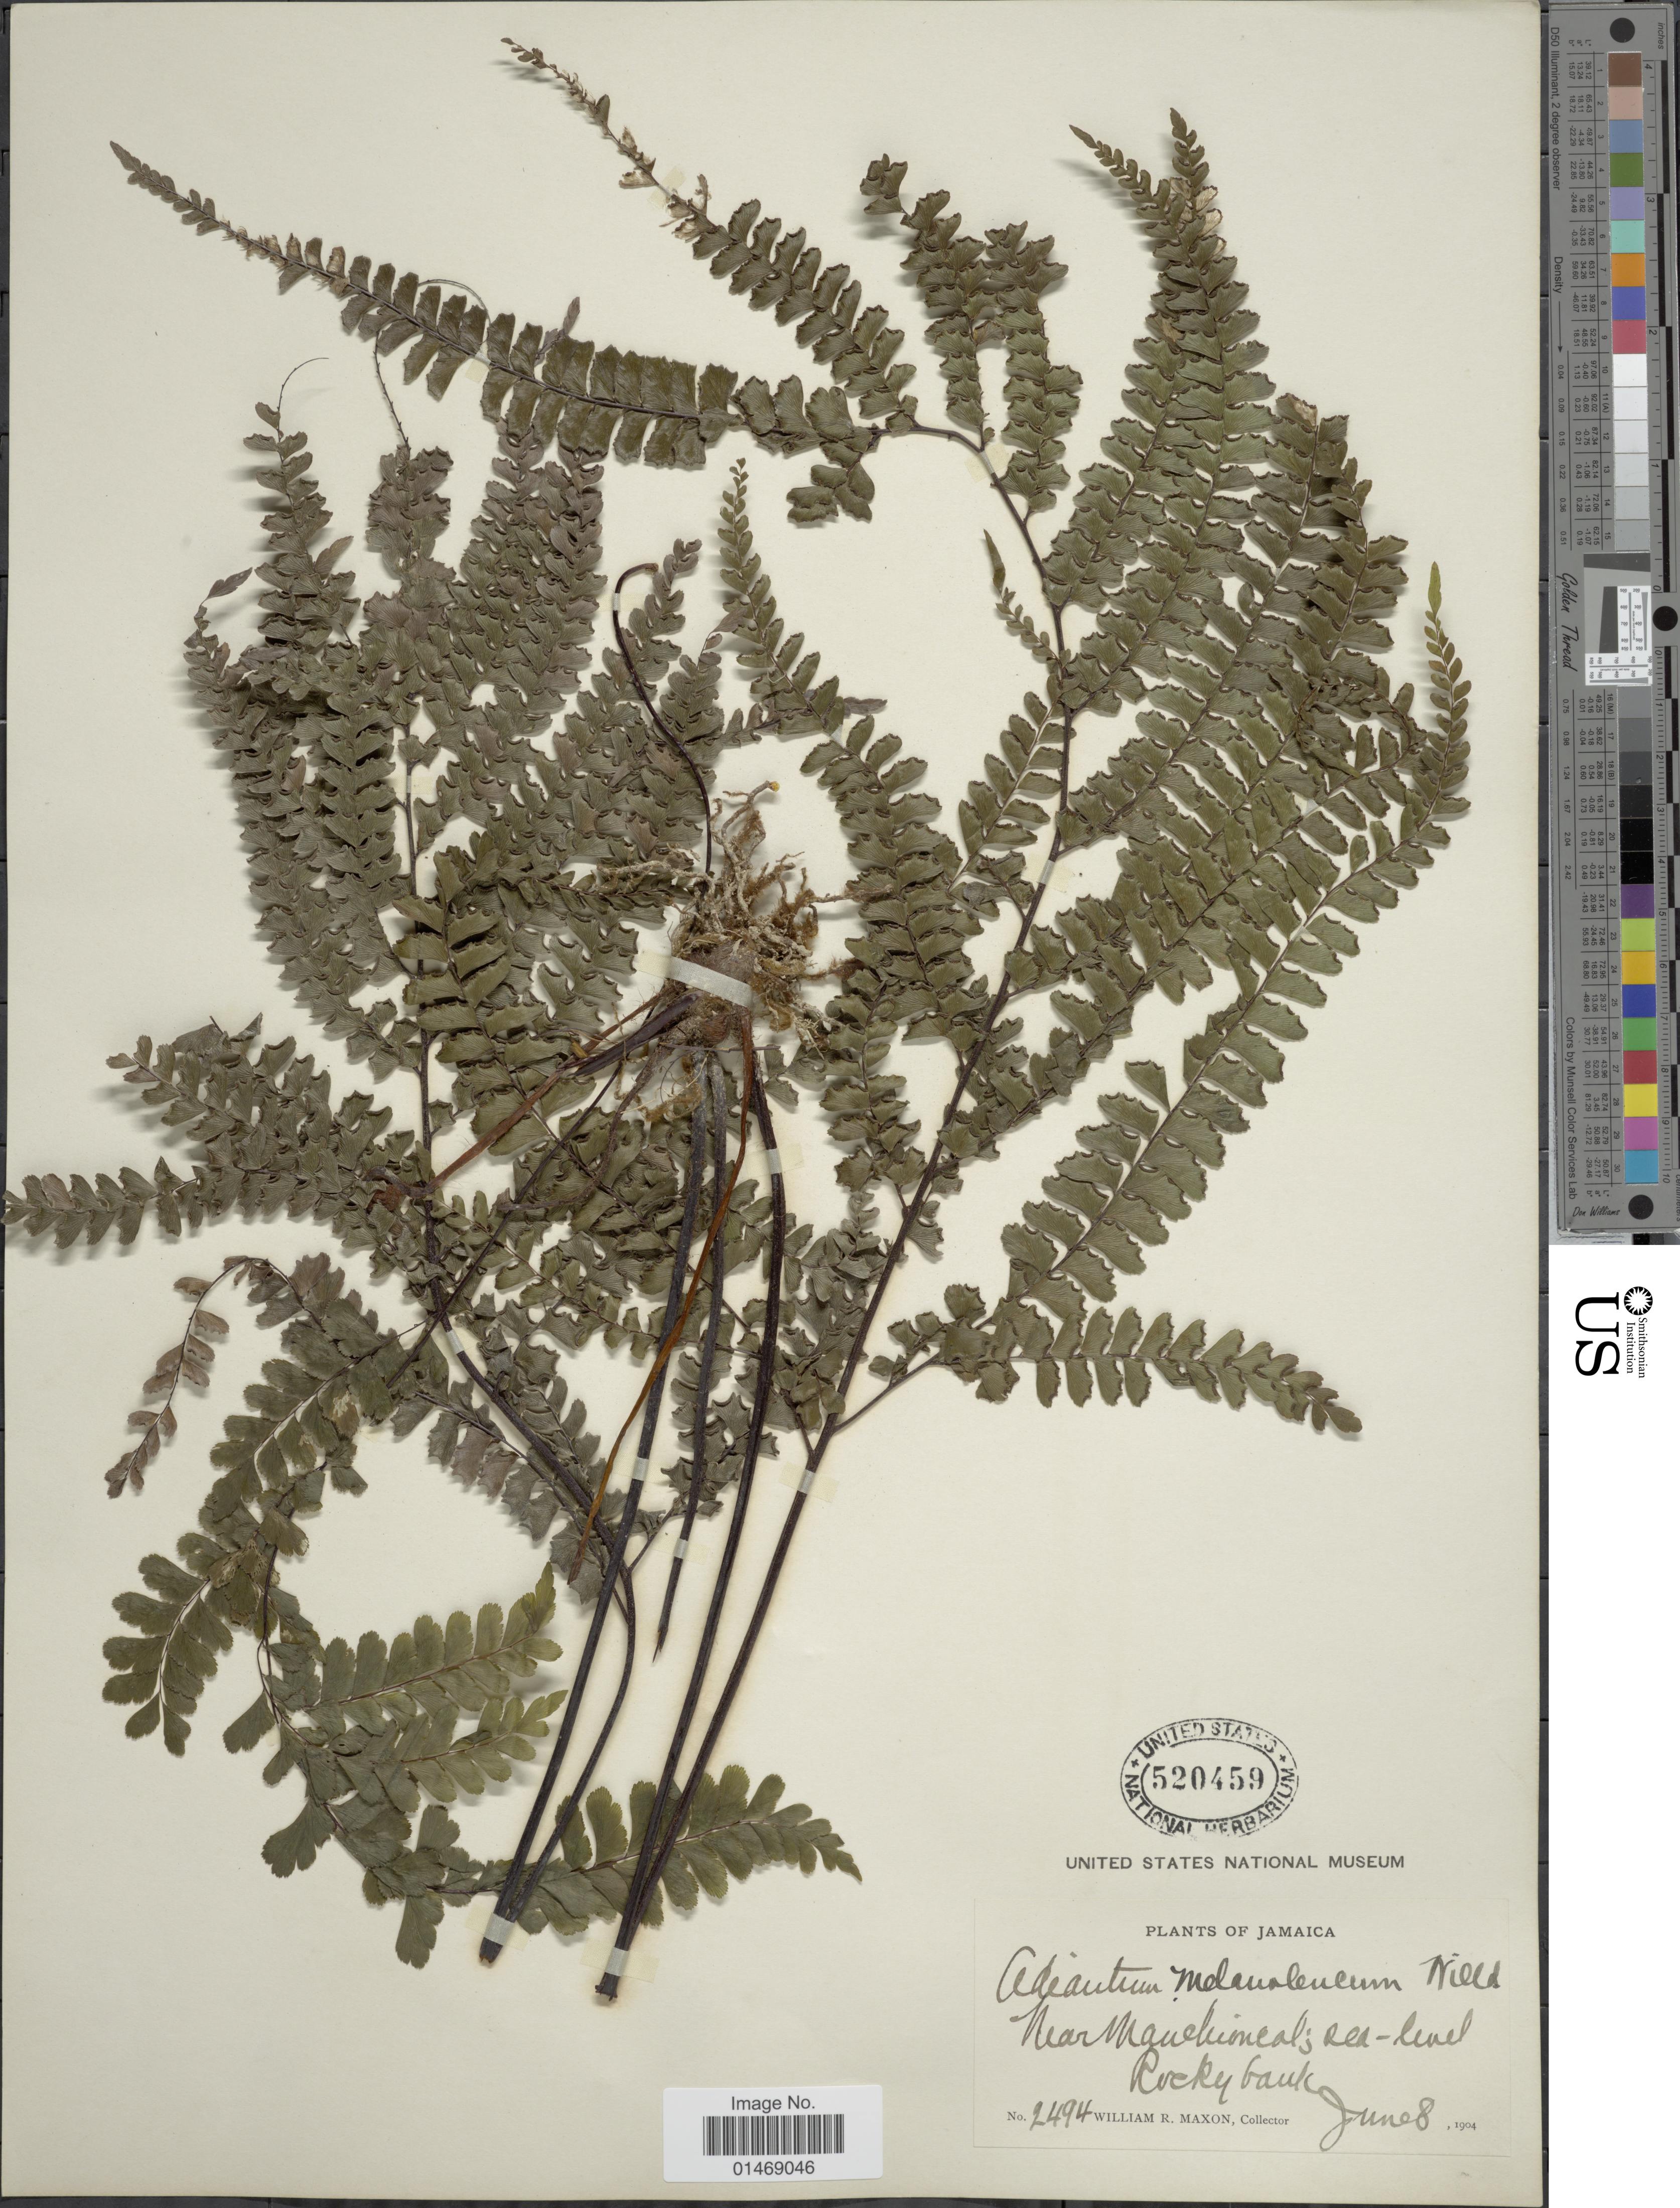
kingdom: Plantae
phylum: Tracheophyta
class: Polypodiopsida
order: Polypodiales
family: Pteridaceae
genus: Adiantum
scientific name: Adiantum melanoleucum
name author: Willd.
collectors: W. R. Maxon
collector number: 2494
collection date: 1904-06-08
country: Jamaica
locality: Near Manchioneal; sea level. Rocky bank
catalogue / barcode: US 520459